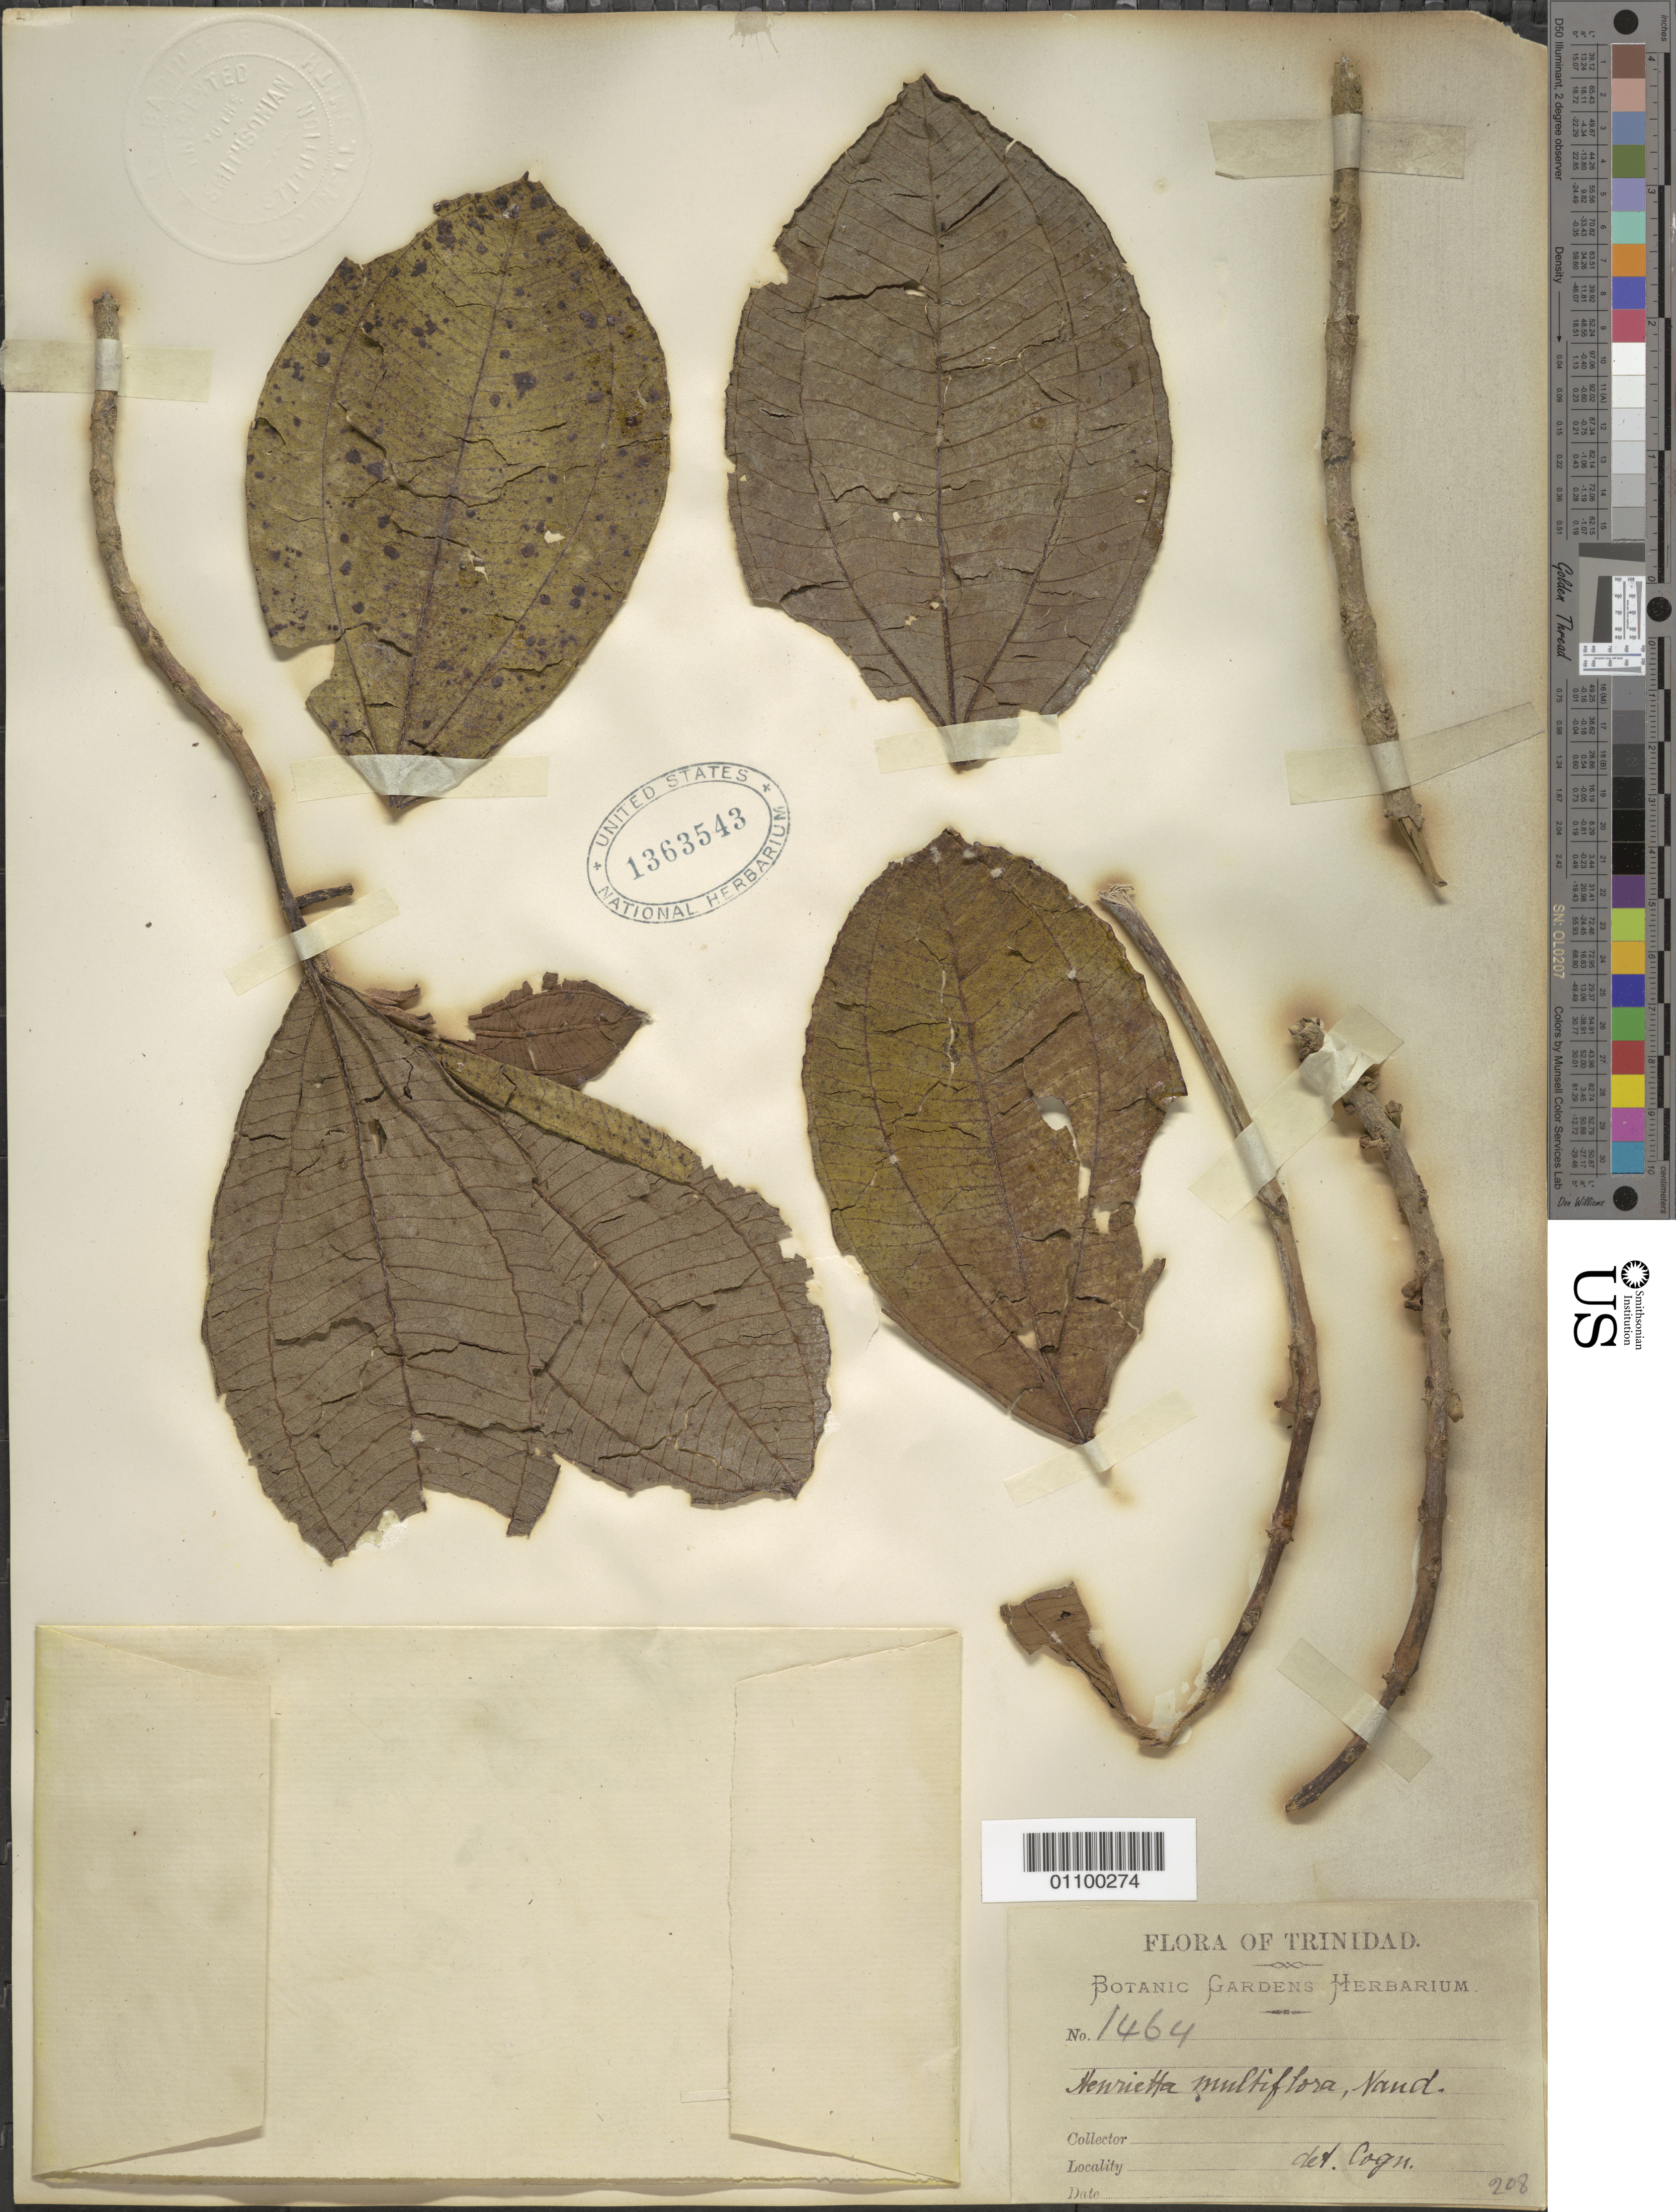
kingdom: Plantae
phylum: Tracheophyta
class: Magnoliopsida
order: Myrtales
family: Melastomataceae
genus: Henriettea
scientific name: Henriettea multiflora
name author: Naudin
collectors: Botanic Gardens Herbarium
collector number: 1464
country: Trinidad and Tobago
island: Trinidad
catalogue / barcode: US 1363543